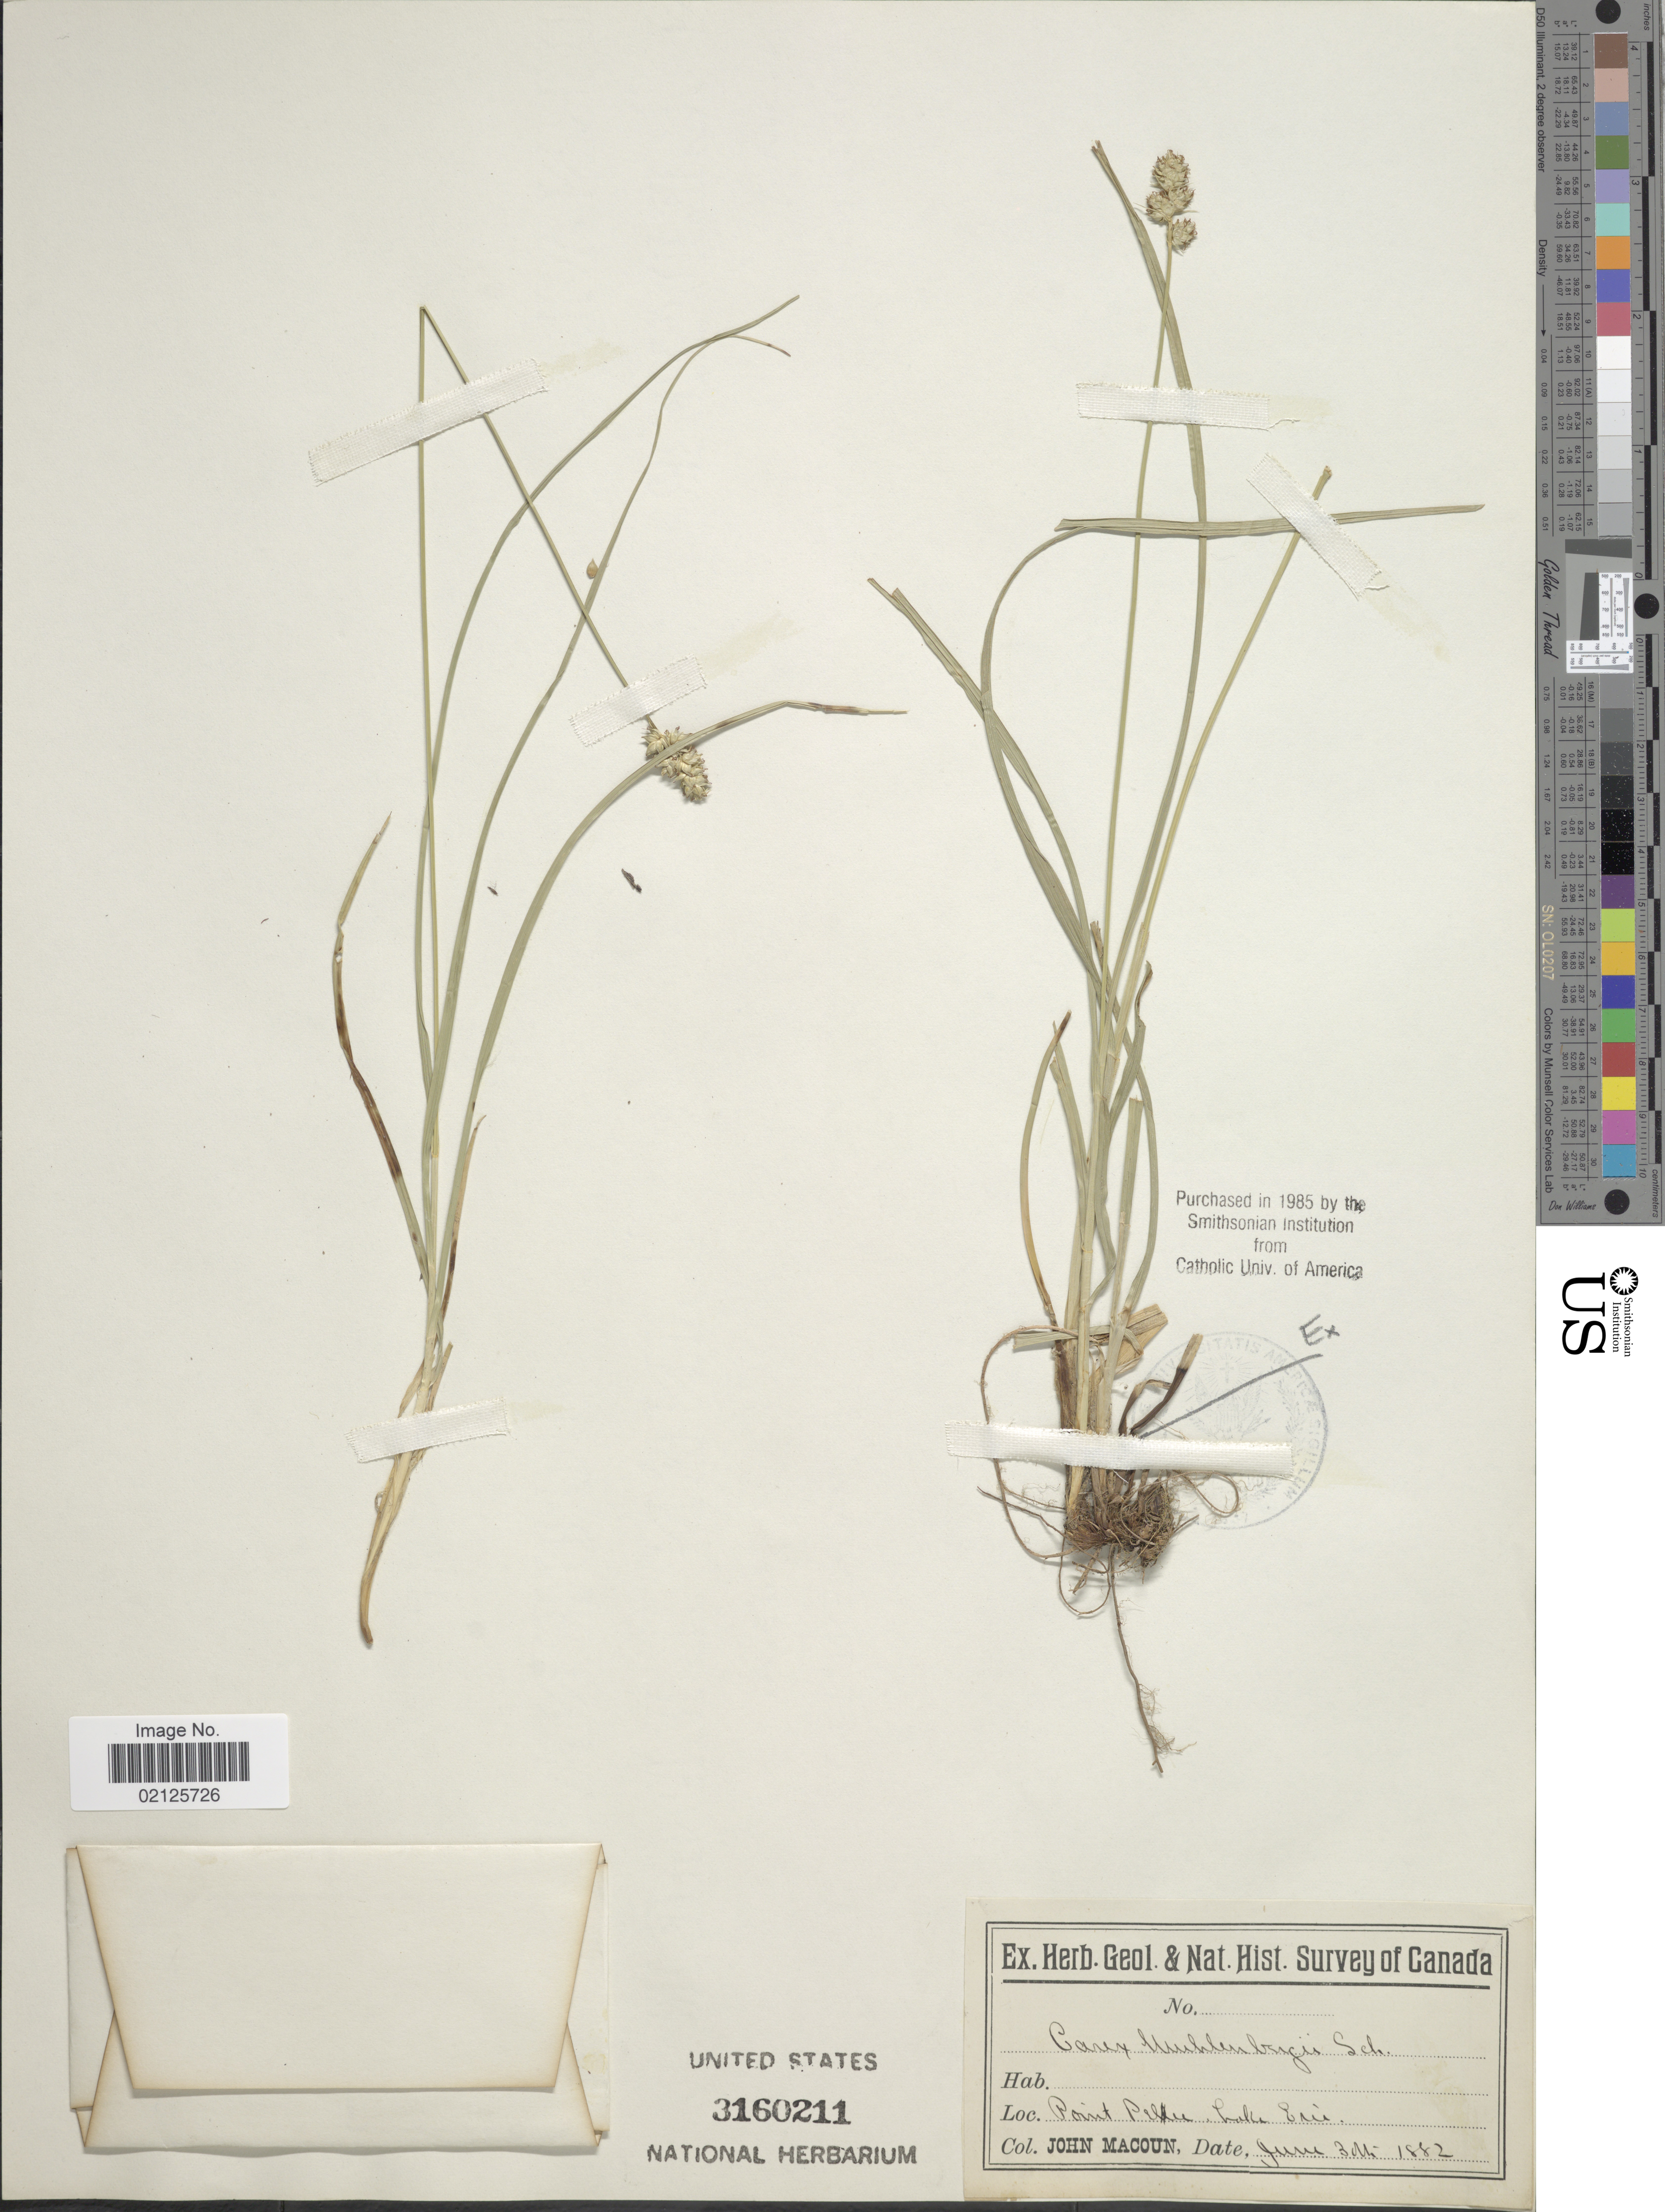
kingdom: Plantae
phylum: Tracheophyta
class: Liliopsida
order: Poales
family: Cyperaceae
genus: Carex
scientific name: Carex muehlenbergii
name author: Willd.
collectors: J. Macoun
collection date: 1882-06-03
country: Canada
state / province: Ontario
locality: Point Pelee, Lake Erie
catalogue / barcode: US 3160211